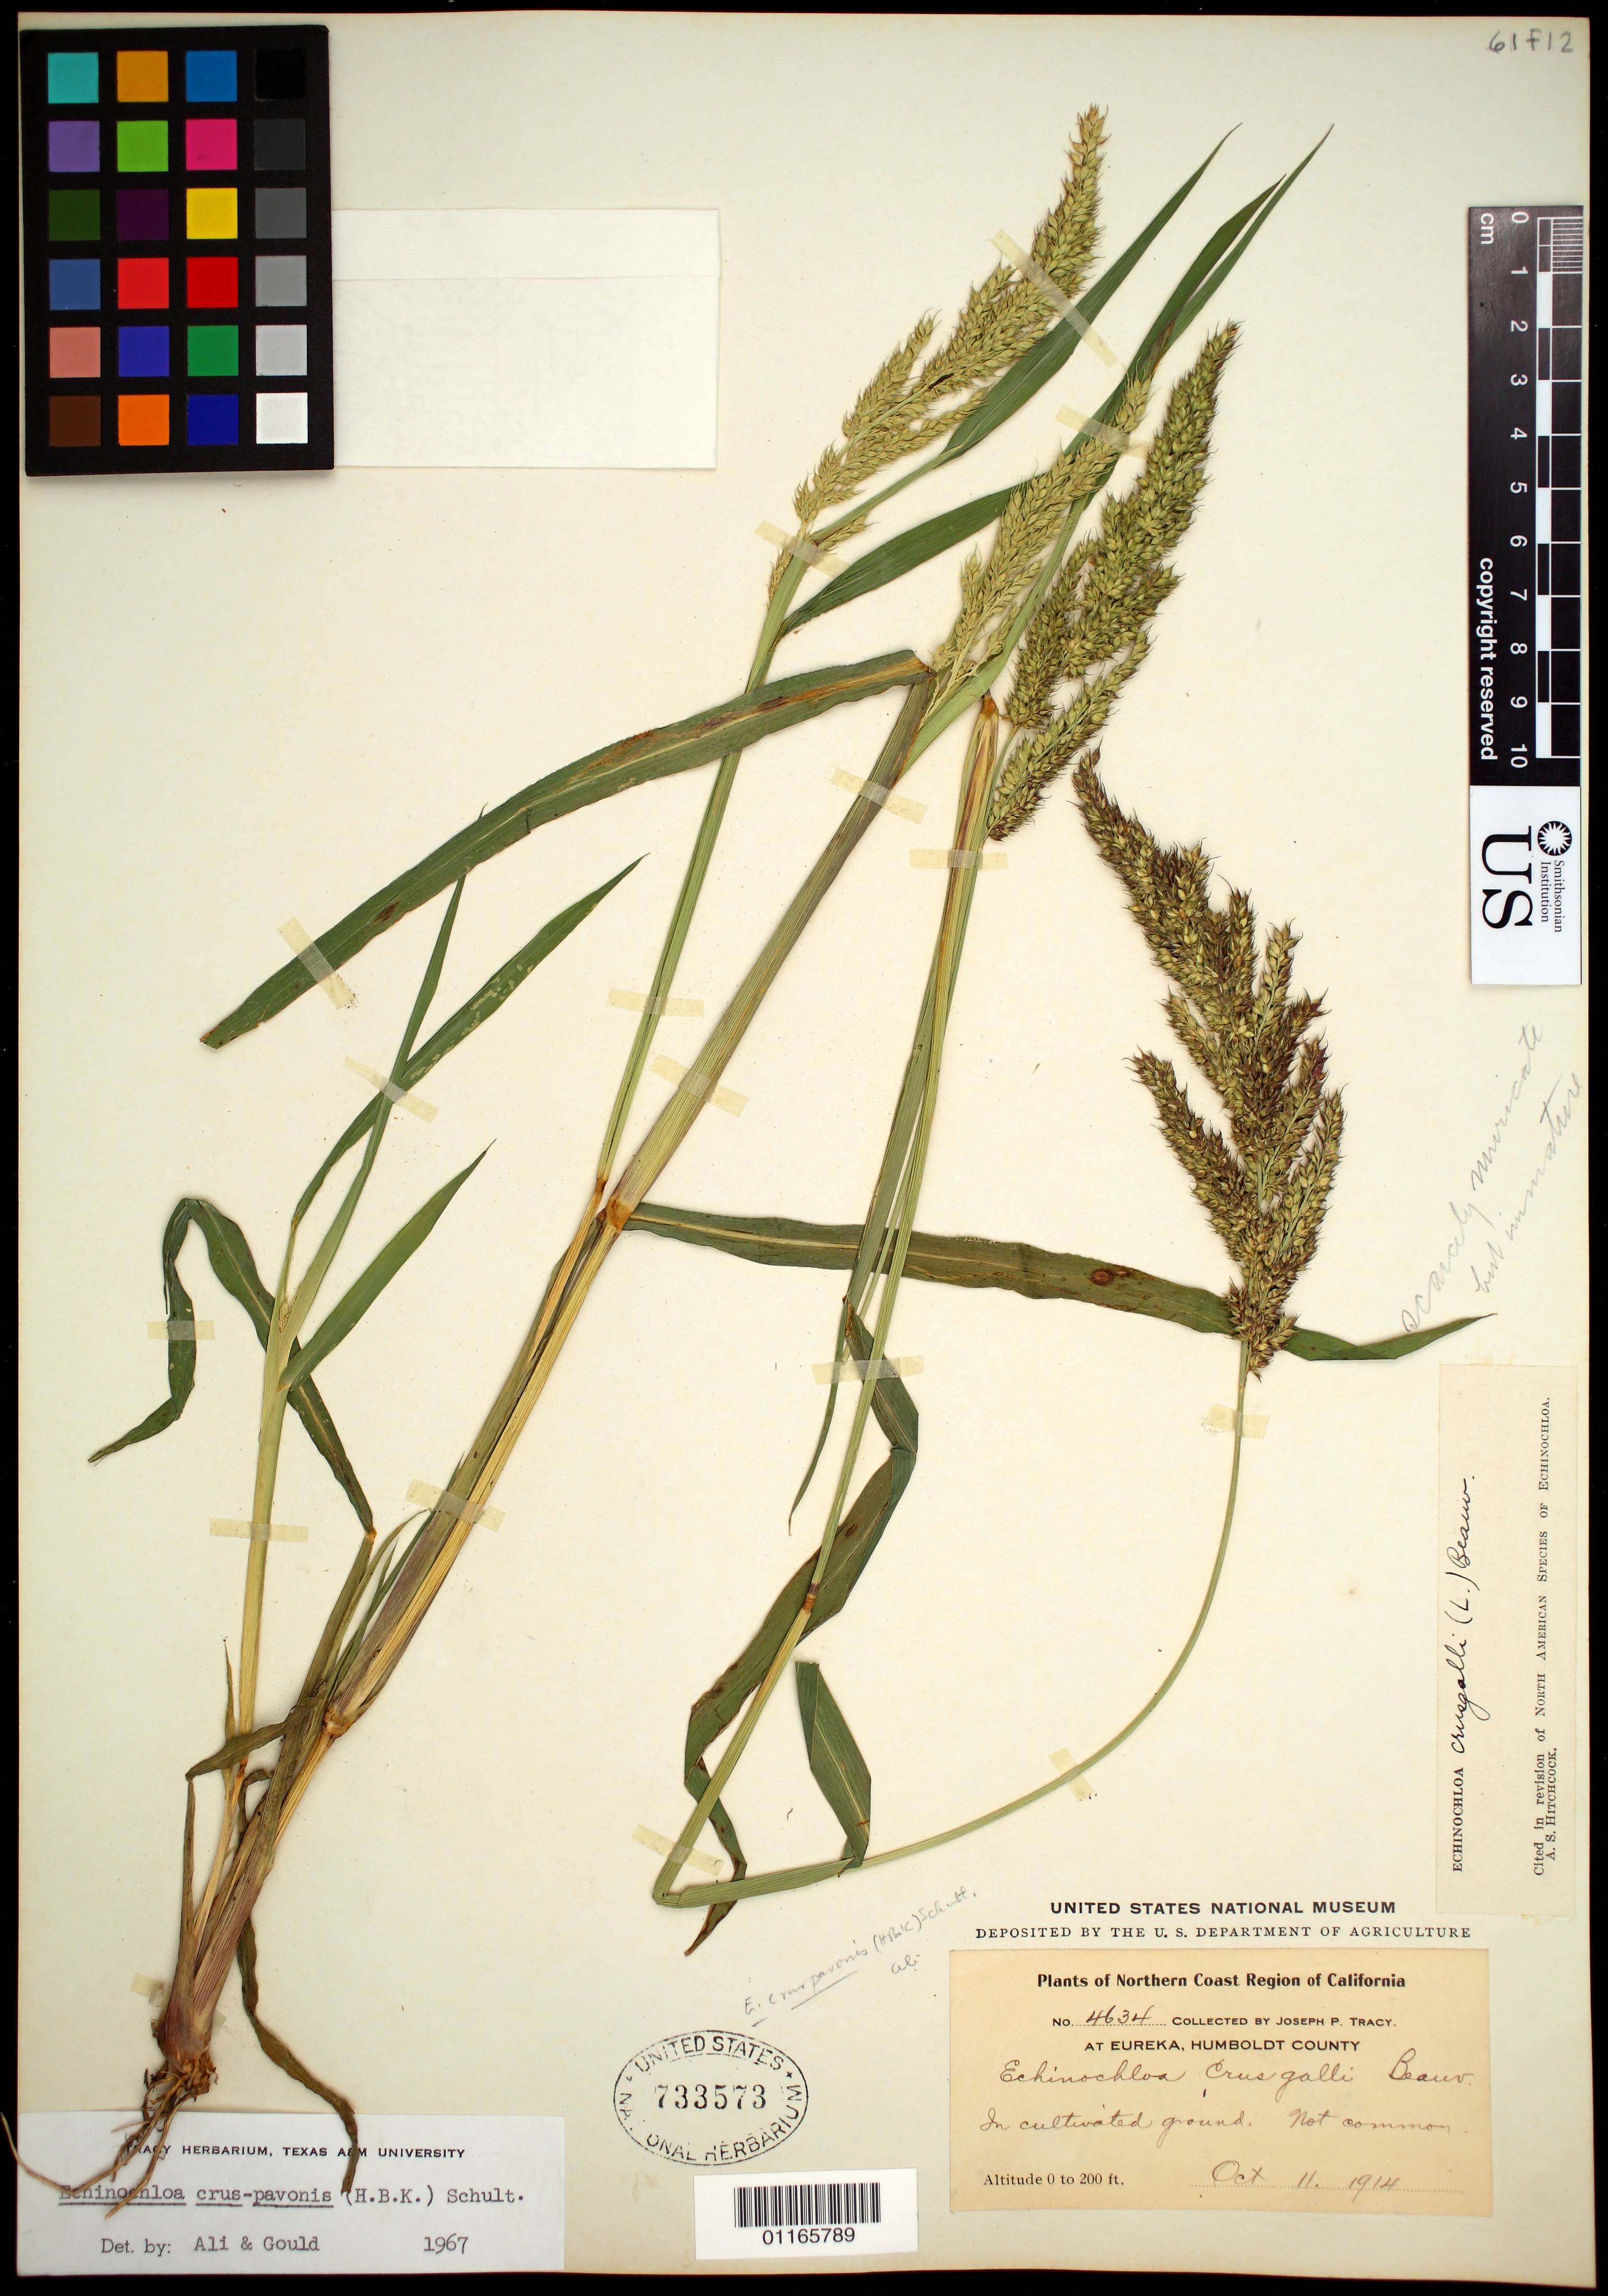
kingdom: Plantae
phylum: Tracheophyta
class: Liliopsida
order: Poales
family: Poaceae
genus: Echinochloa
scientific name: Echinochloa crus-pavonis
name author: (Kunth) Schult.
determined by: Ali, M. A.; Gould, F. W.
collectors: J. Tracy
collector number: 4634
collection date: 1914-10-11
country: United States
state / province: California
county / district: Humboldt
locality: Eureka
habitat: In cultivated ground.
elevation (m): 0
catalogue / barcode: US 733573